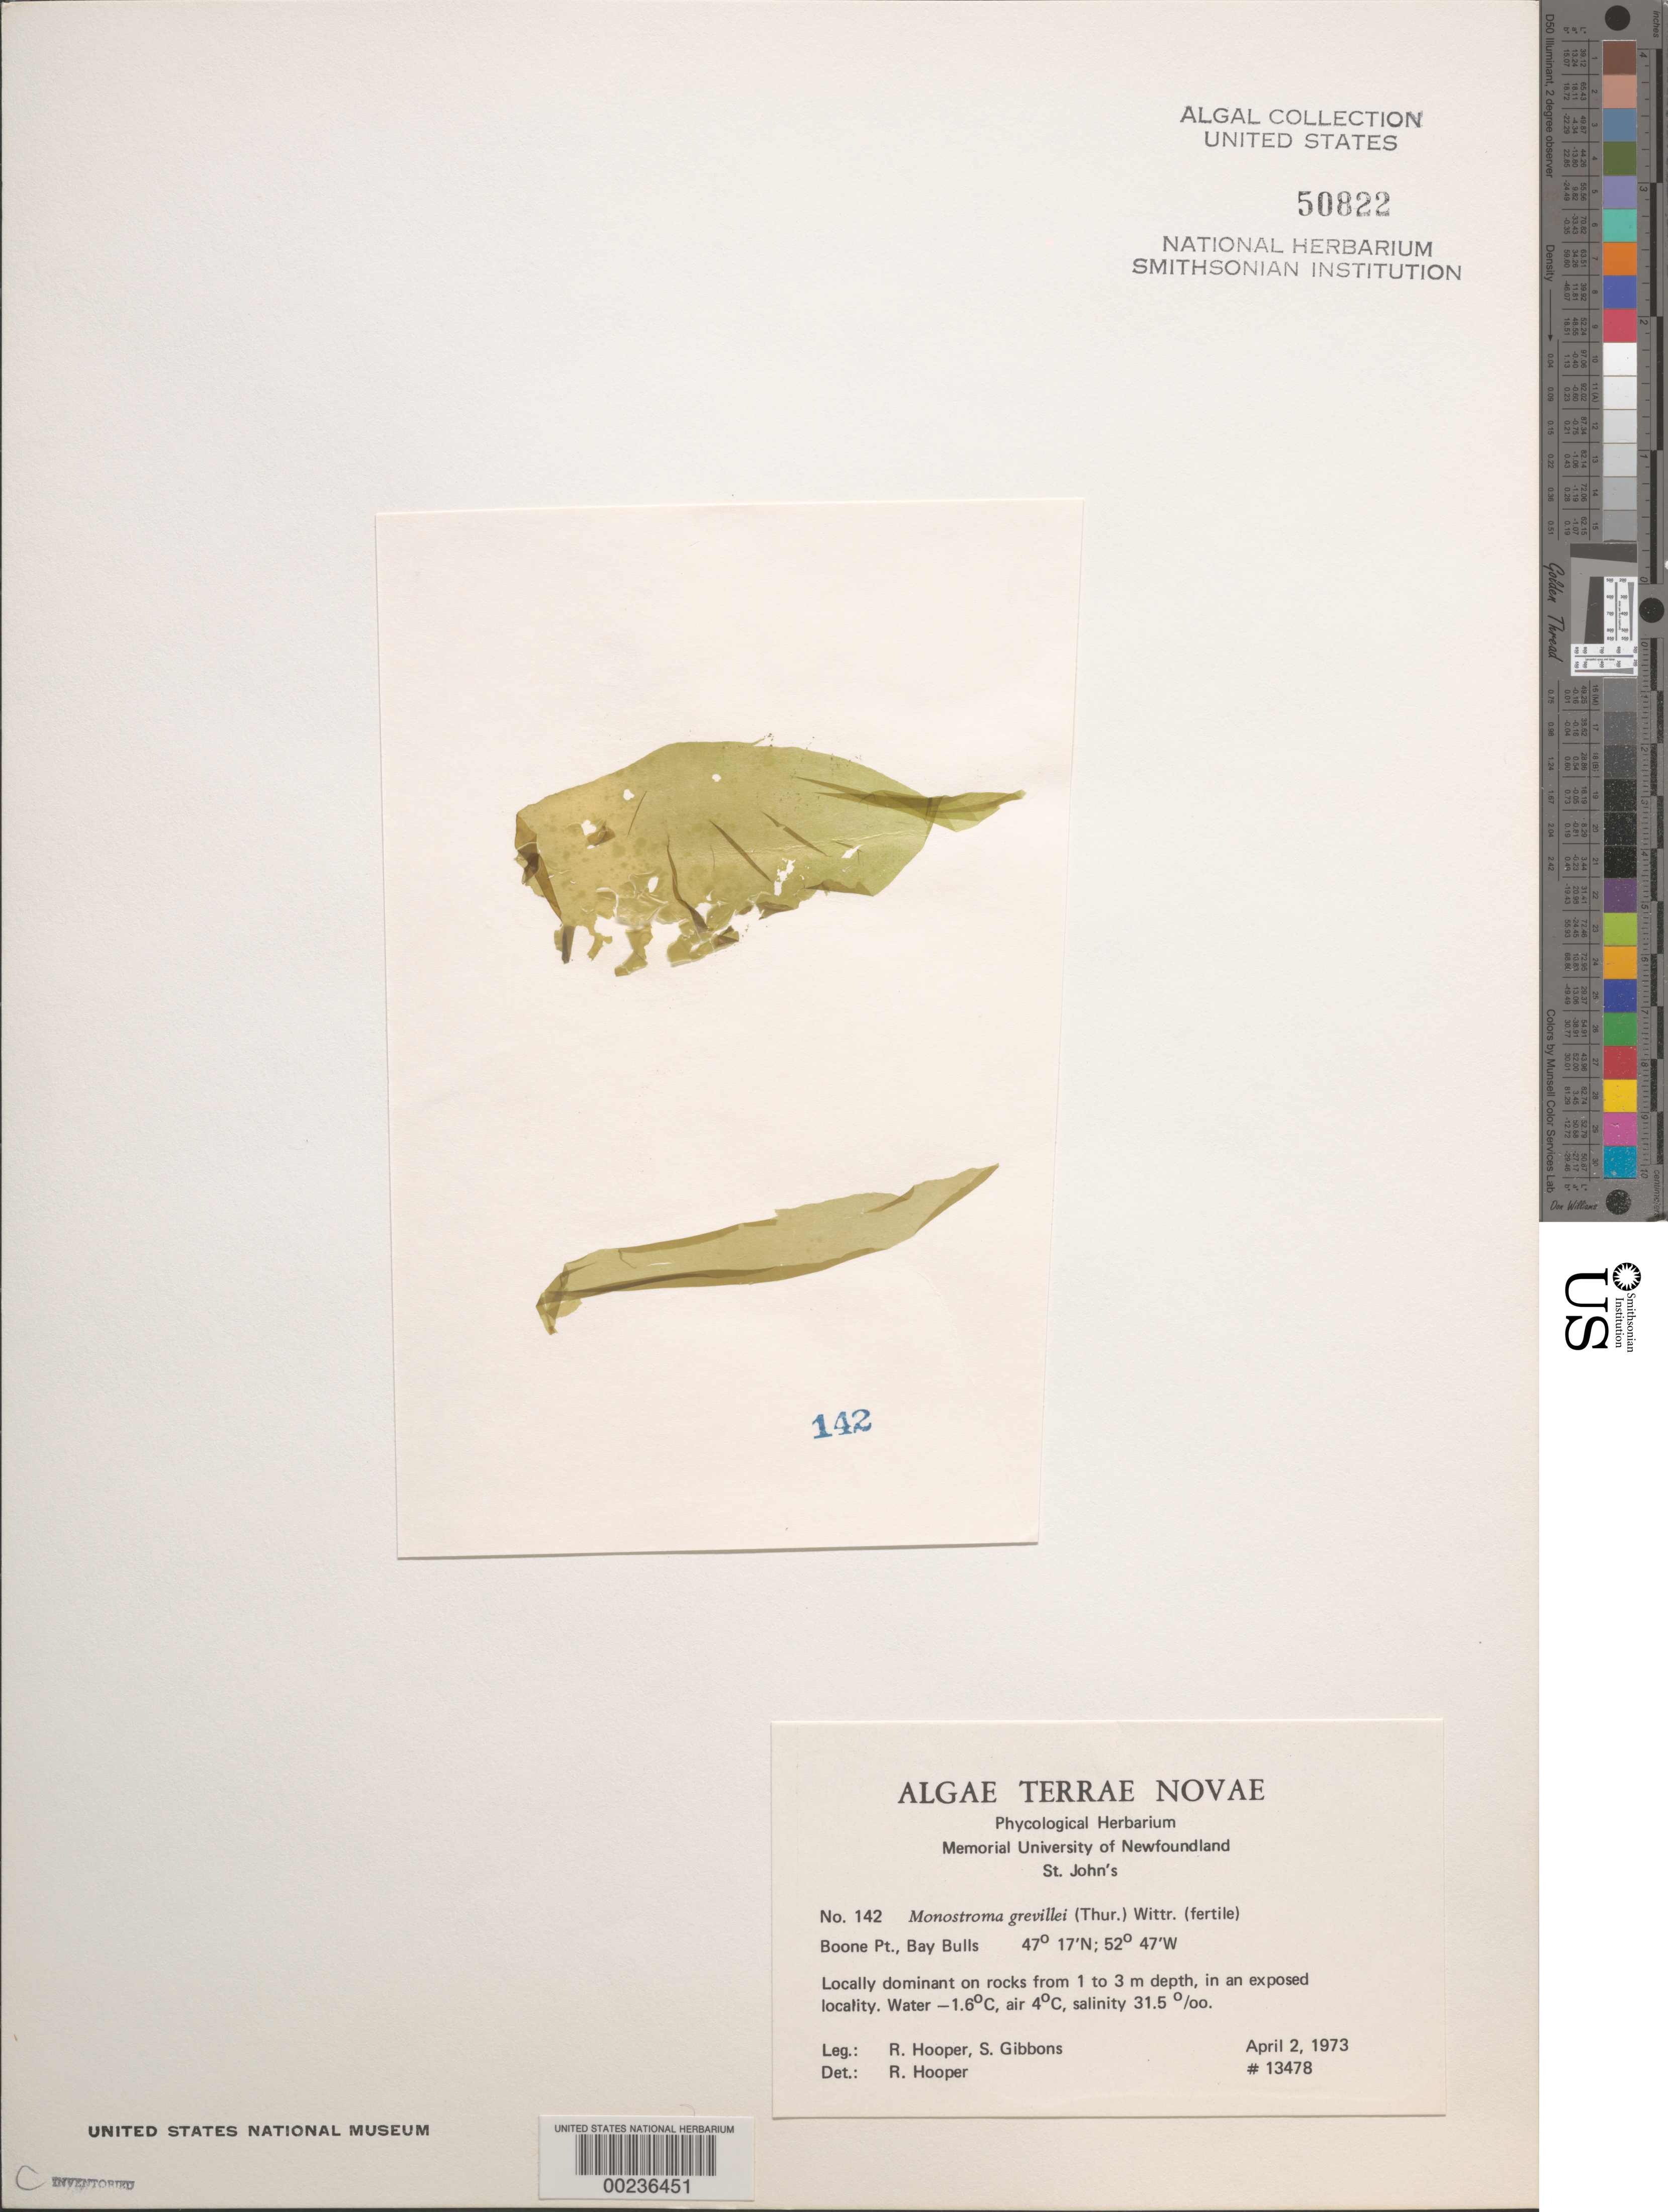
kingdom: Plantae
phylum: Chlorophyta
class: Ulvophyceae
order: Ulvales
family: Monostromataceae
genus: Monostroma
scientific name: Monostroma grevillei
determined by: Hooper, R. G.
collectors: R. G. Hooper & S. Gibbons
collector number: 13478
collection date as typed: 02 Apr 1973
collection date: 1973-04-02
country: Canada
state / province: Newfoundland and Labrador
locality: Boone Point, Bay Bulls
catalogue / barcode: US 50822